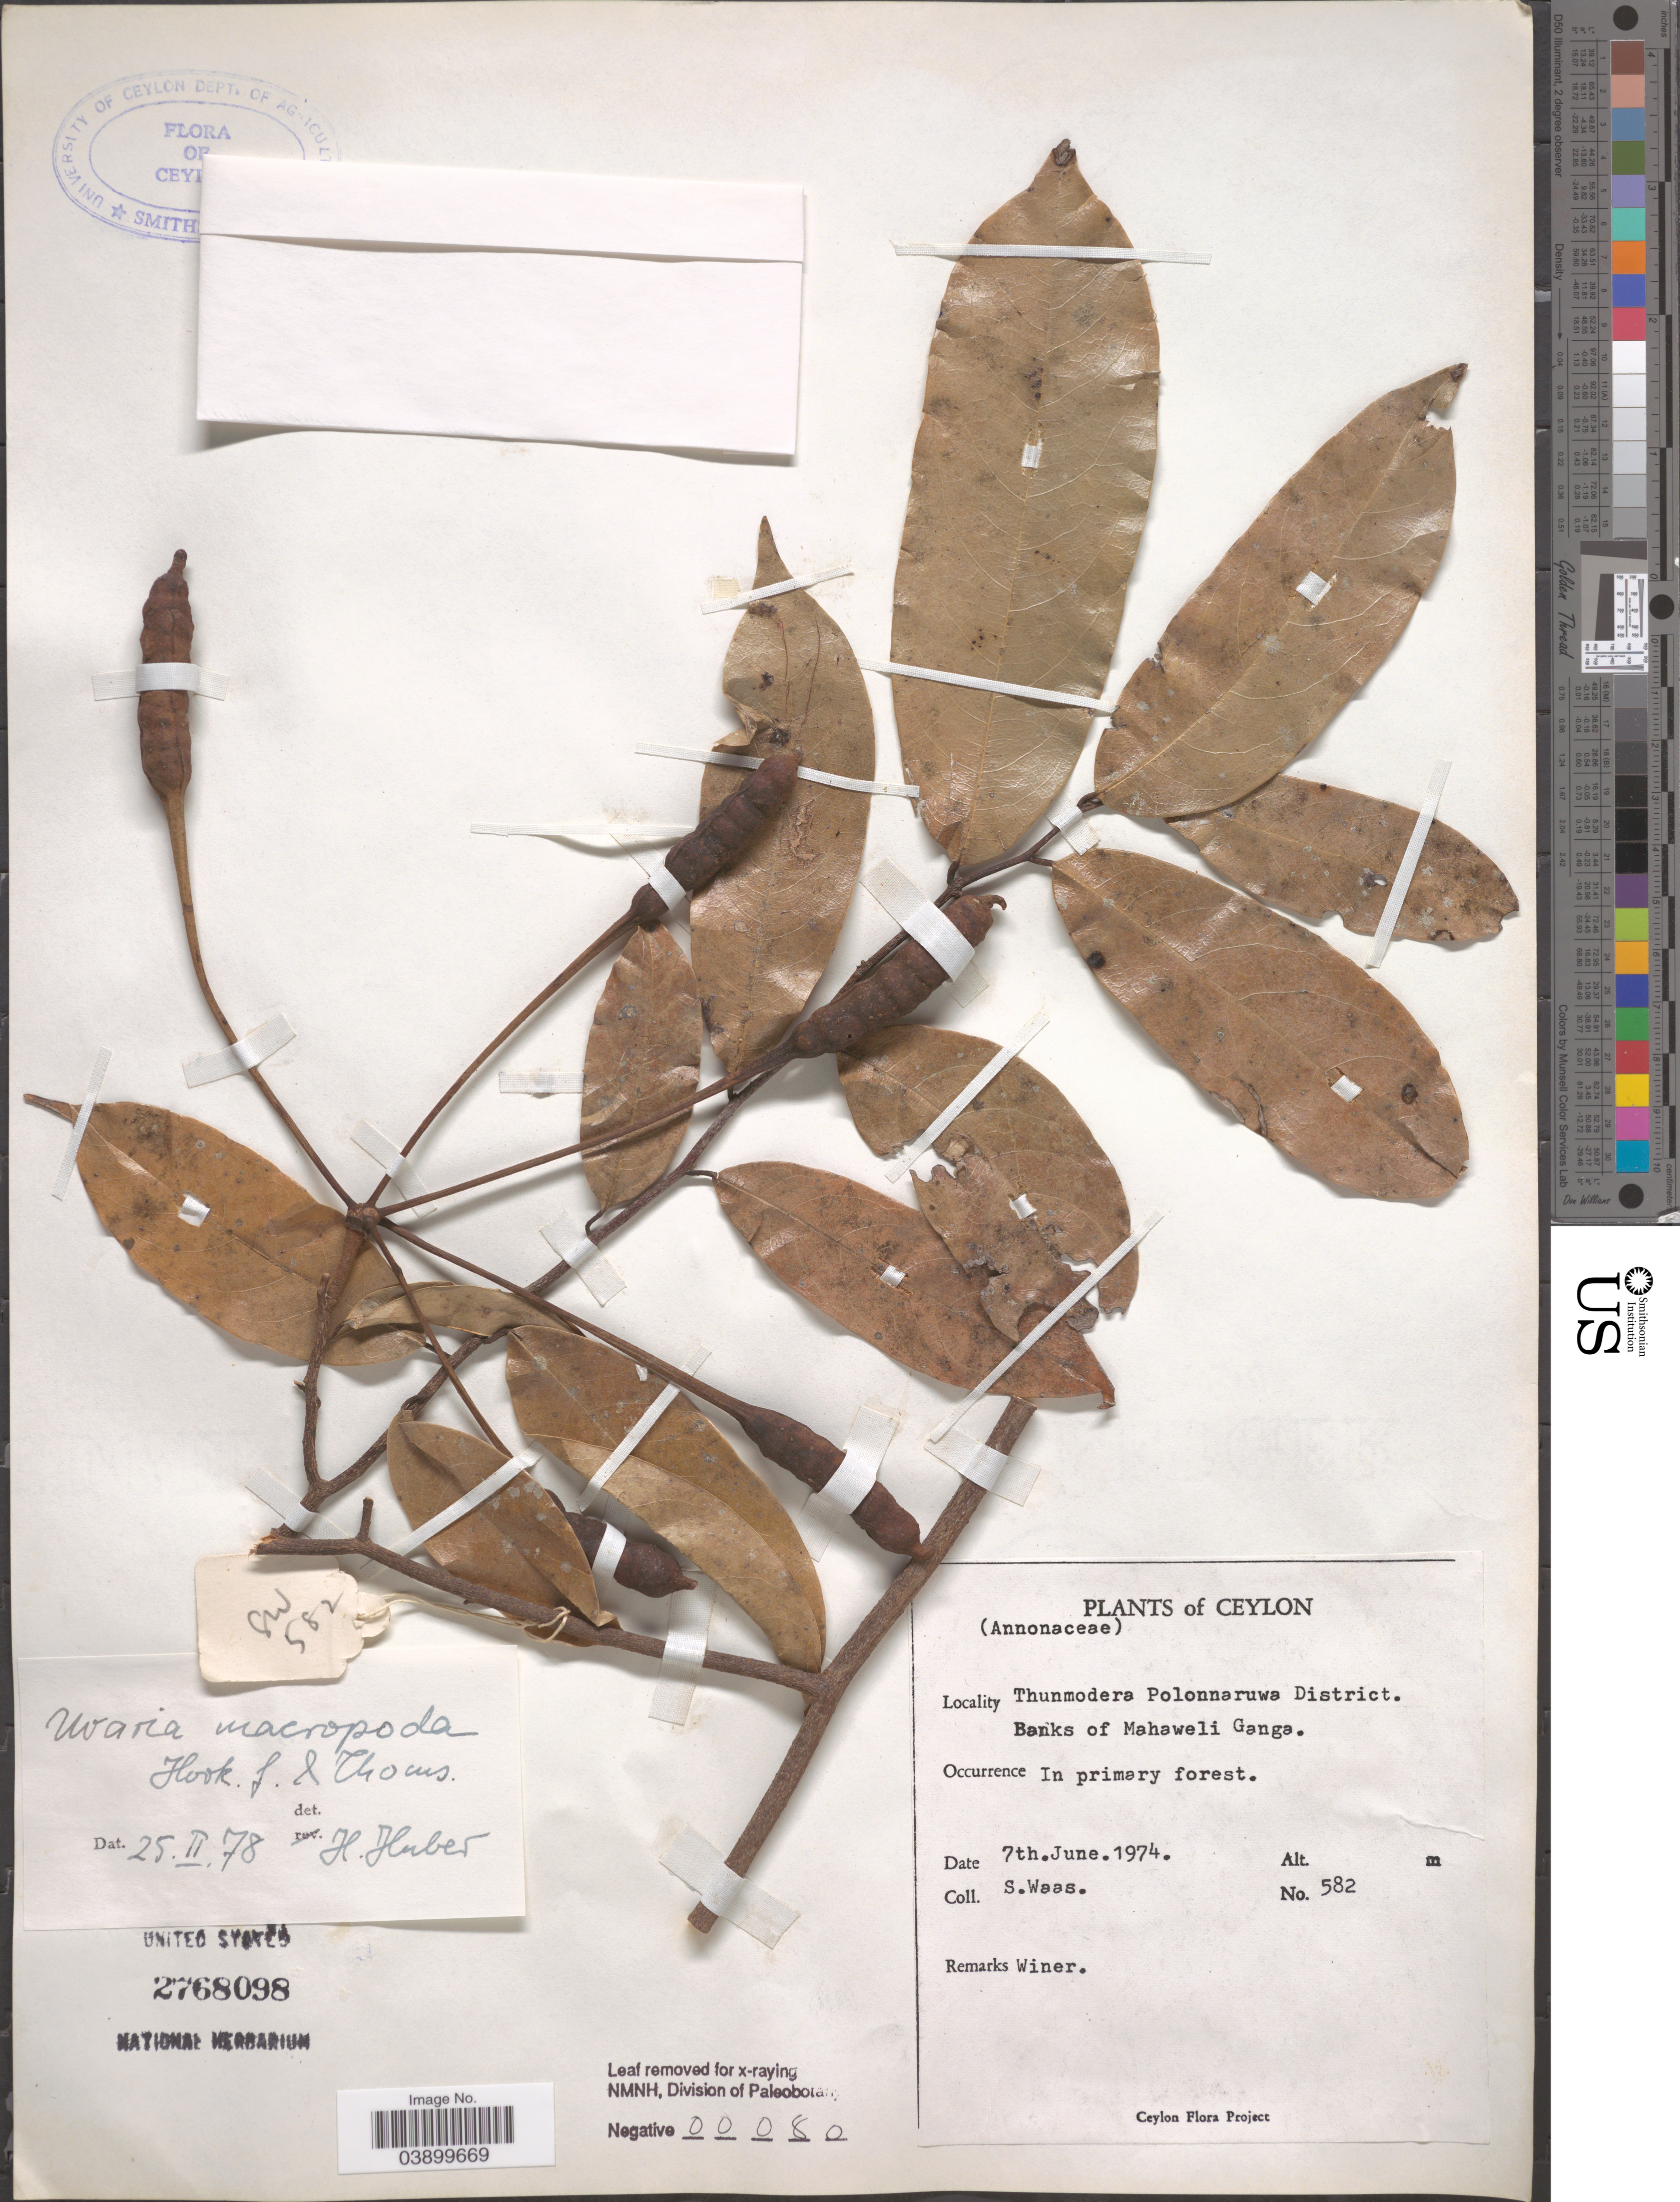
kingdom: Plantae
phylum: Tracheophyta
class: Magnoliopsida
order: Magnoliales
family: Annonaceae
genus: Uvaria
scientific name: Uvaria macropoda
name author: Hook. f. & Thomson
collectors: S. Waas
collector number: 582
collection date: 1974-06-07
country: Sri Lanka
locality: Ceylon. Thunmodere Polonnaruwa District. Banks of Mahaweli Ganga.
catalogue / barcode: US 2768098